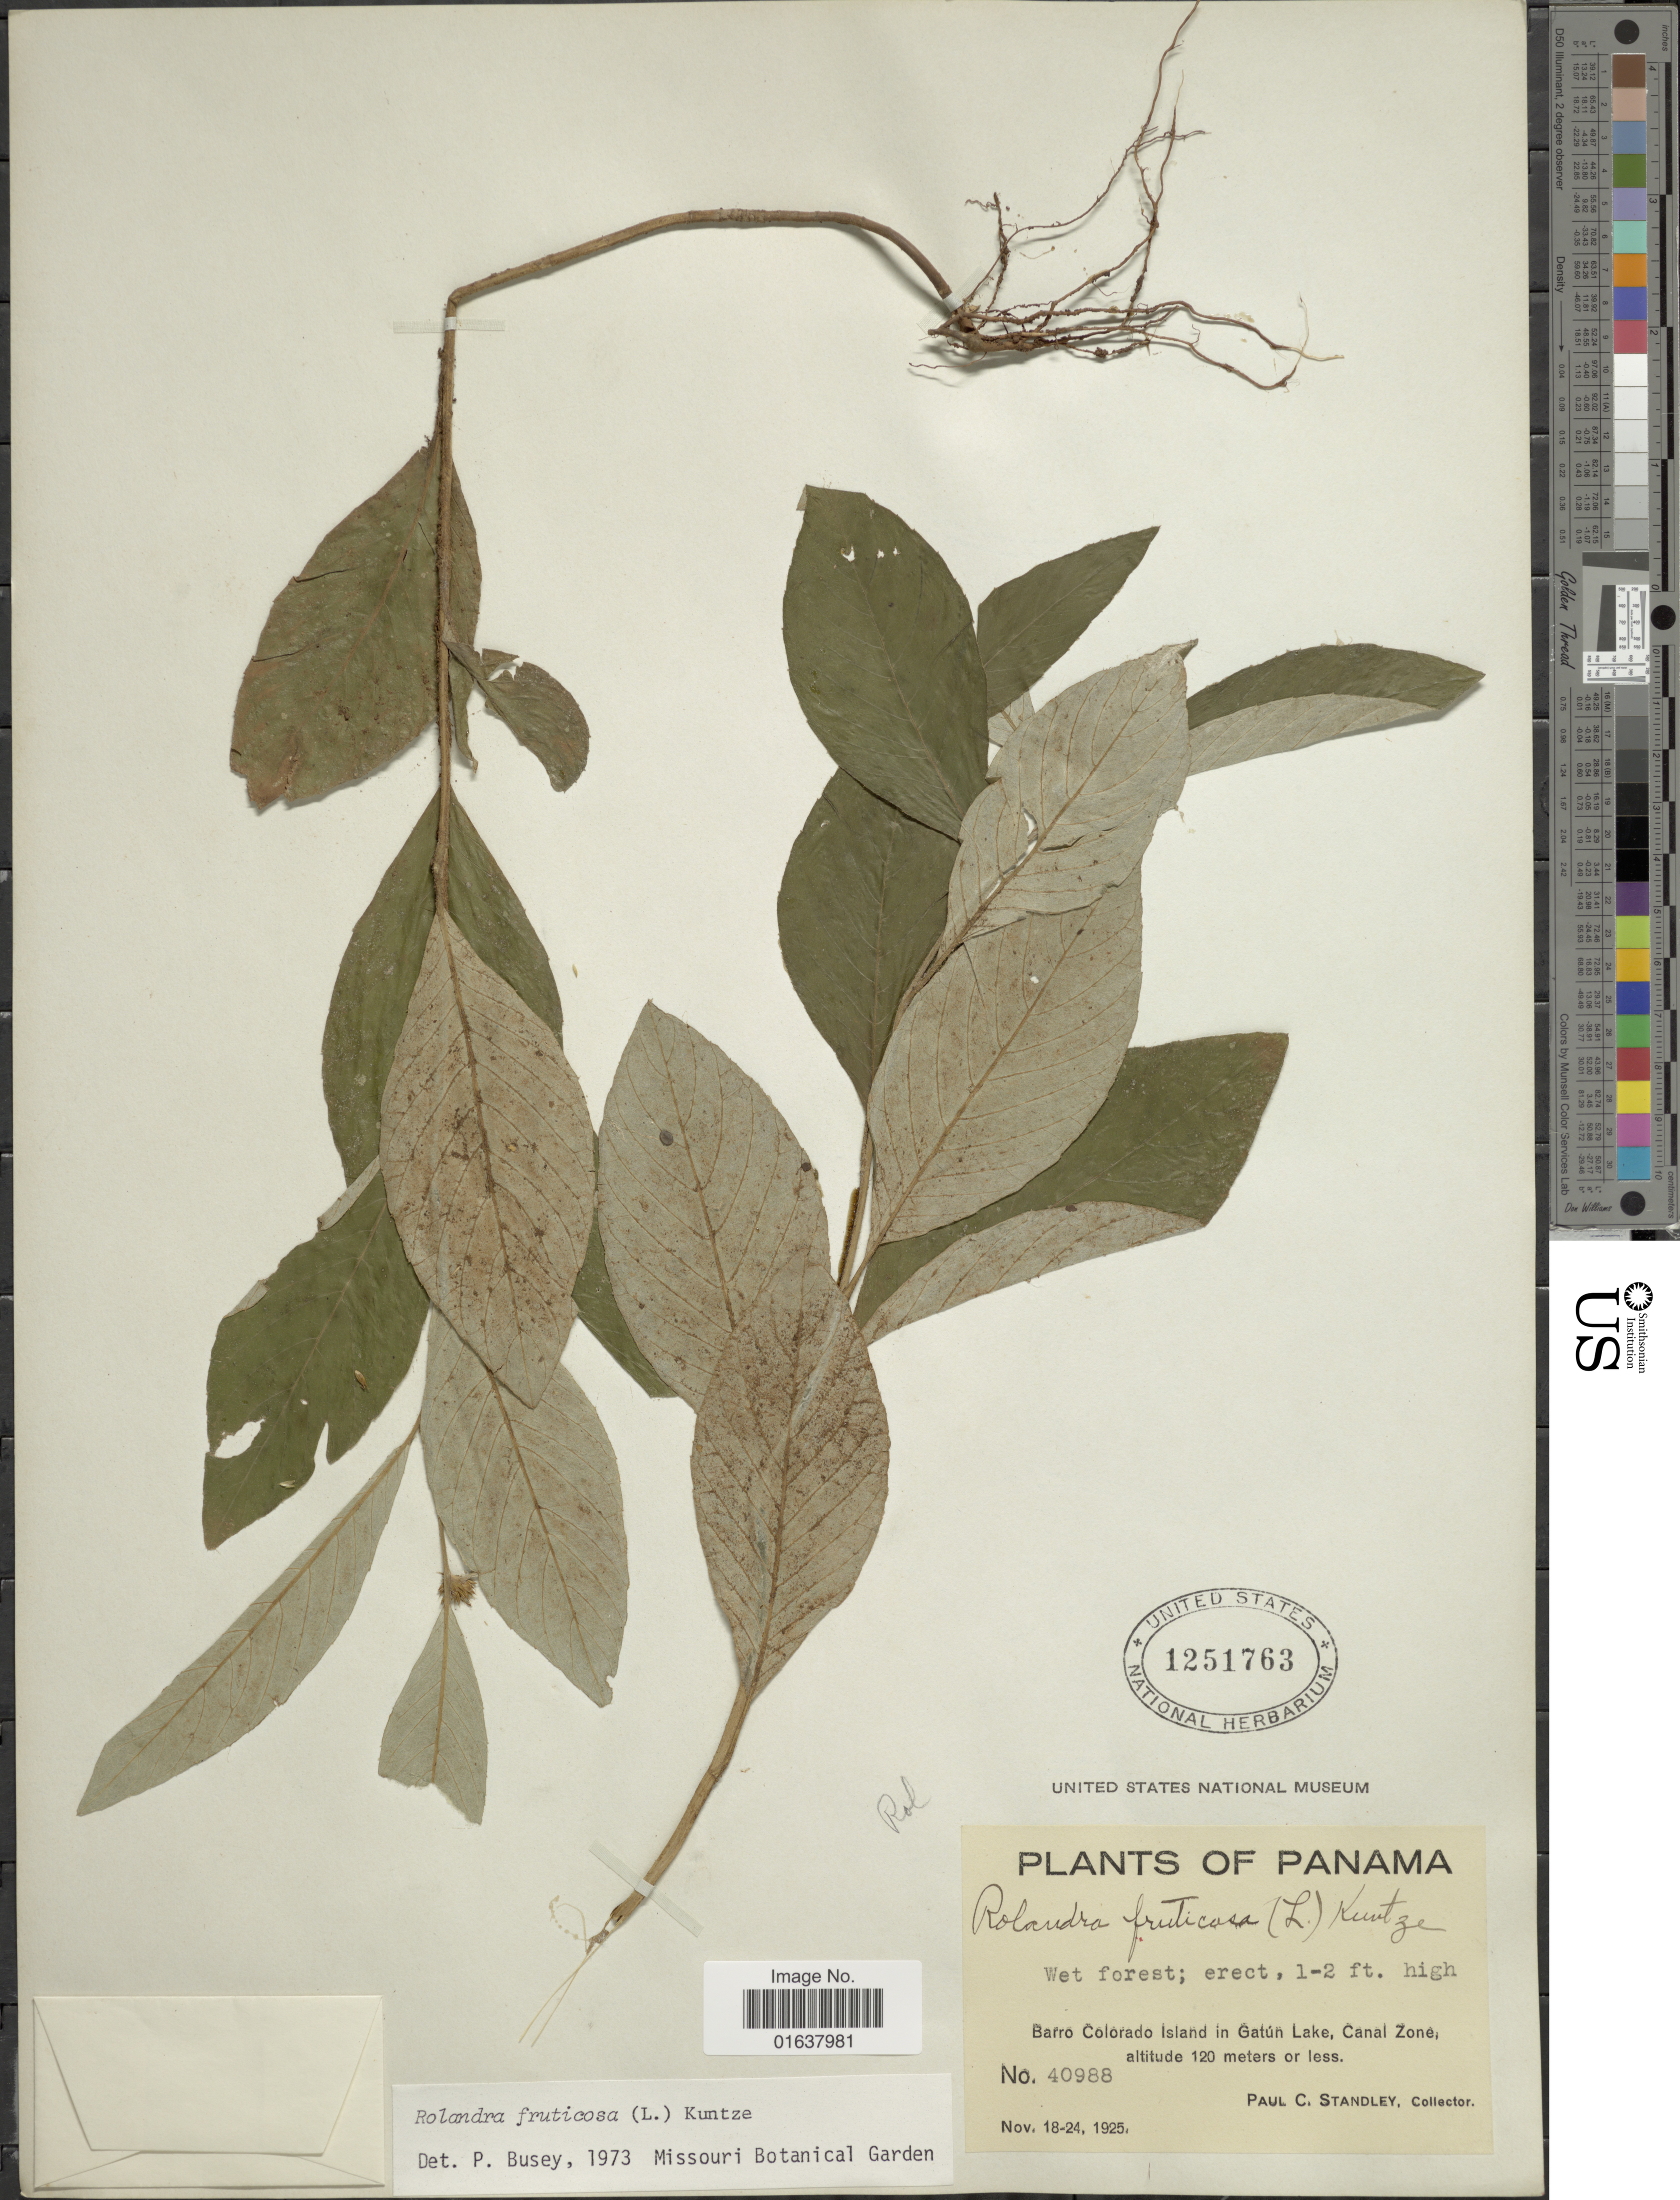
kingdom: Plantae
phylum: Tracheophyta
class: Magnoliopsida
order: Asterales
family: Asteraceae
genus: Rolandra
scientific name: Rolandra fruticosa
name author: (L.) Kuntze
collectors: P. C. Standley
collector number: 40988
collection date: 1925-11-18/1925-11-24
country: Panama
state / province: Panamá Oeste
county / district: Canal Zone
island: Barro Colorado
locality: Barro Colorado Island in Gatun Lake, Canal Zone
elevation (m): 120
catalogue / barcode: US 1251763